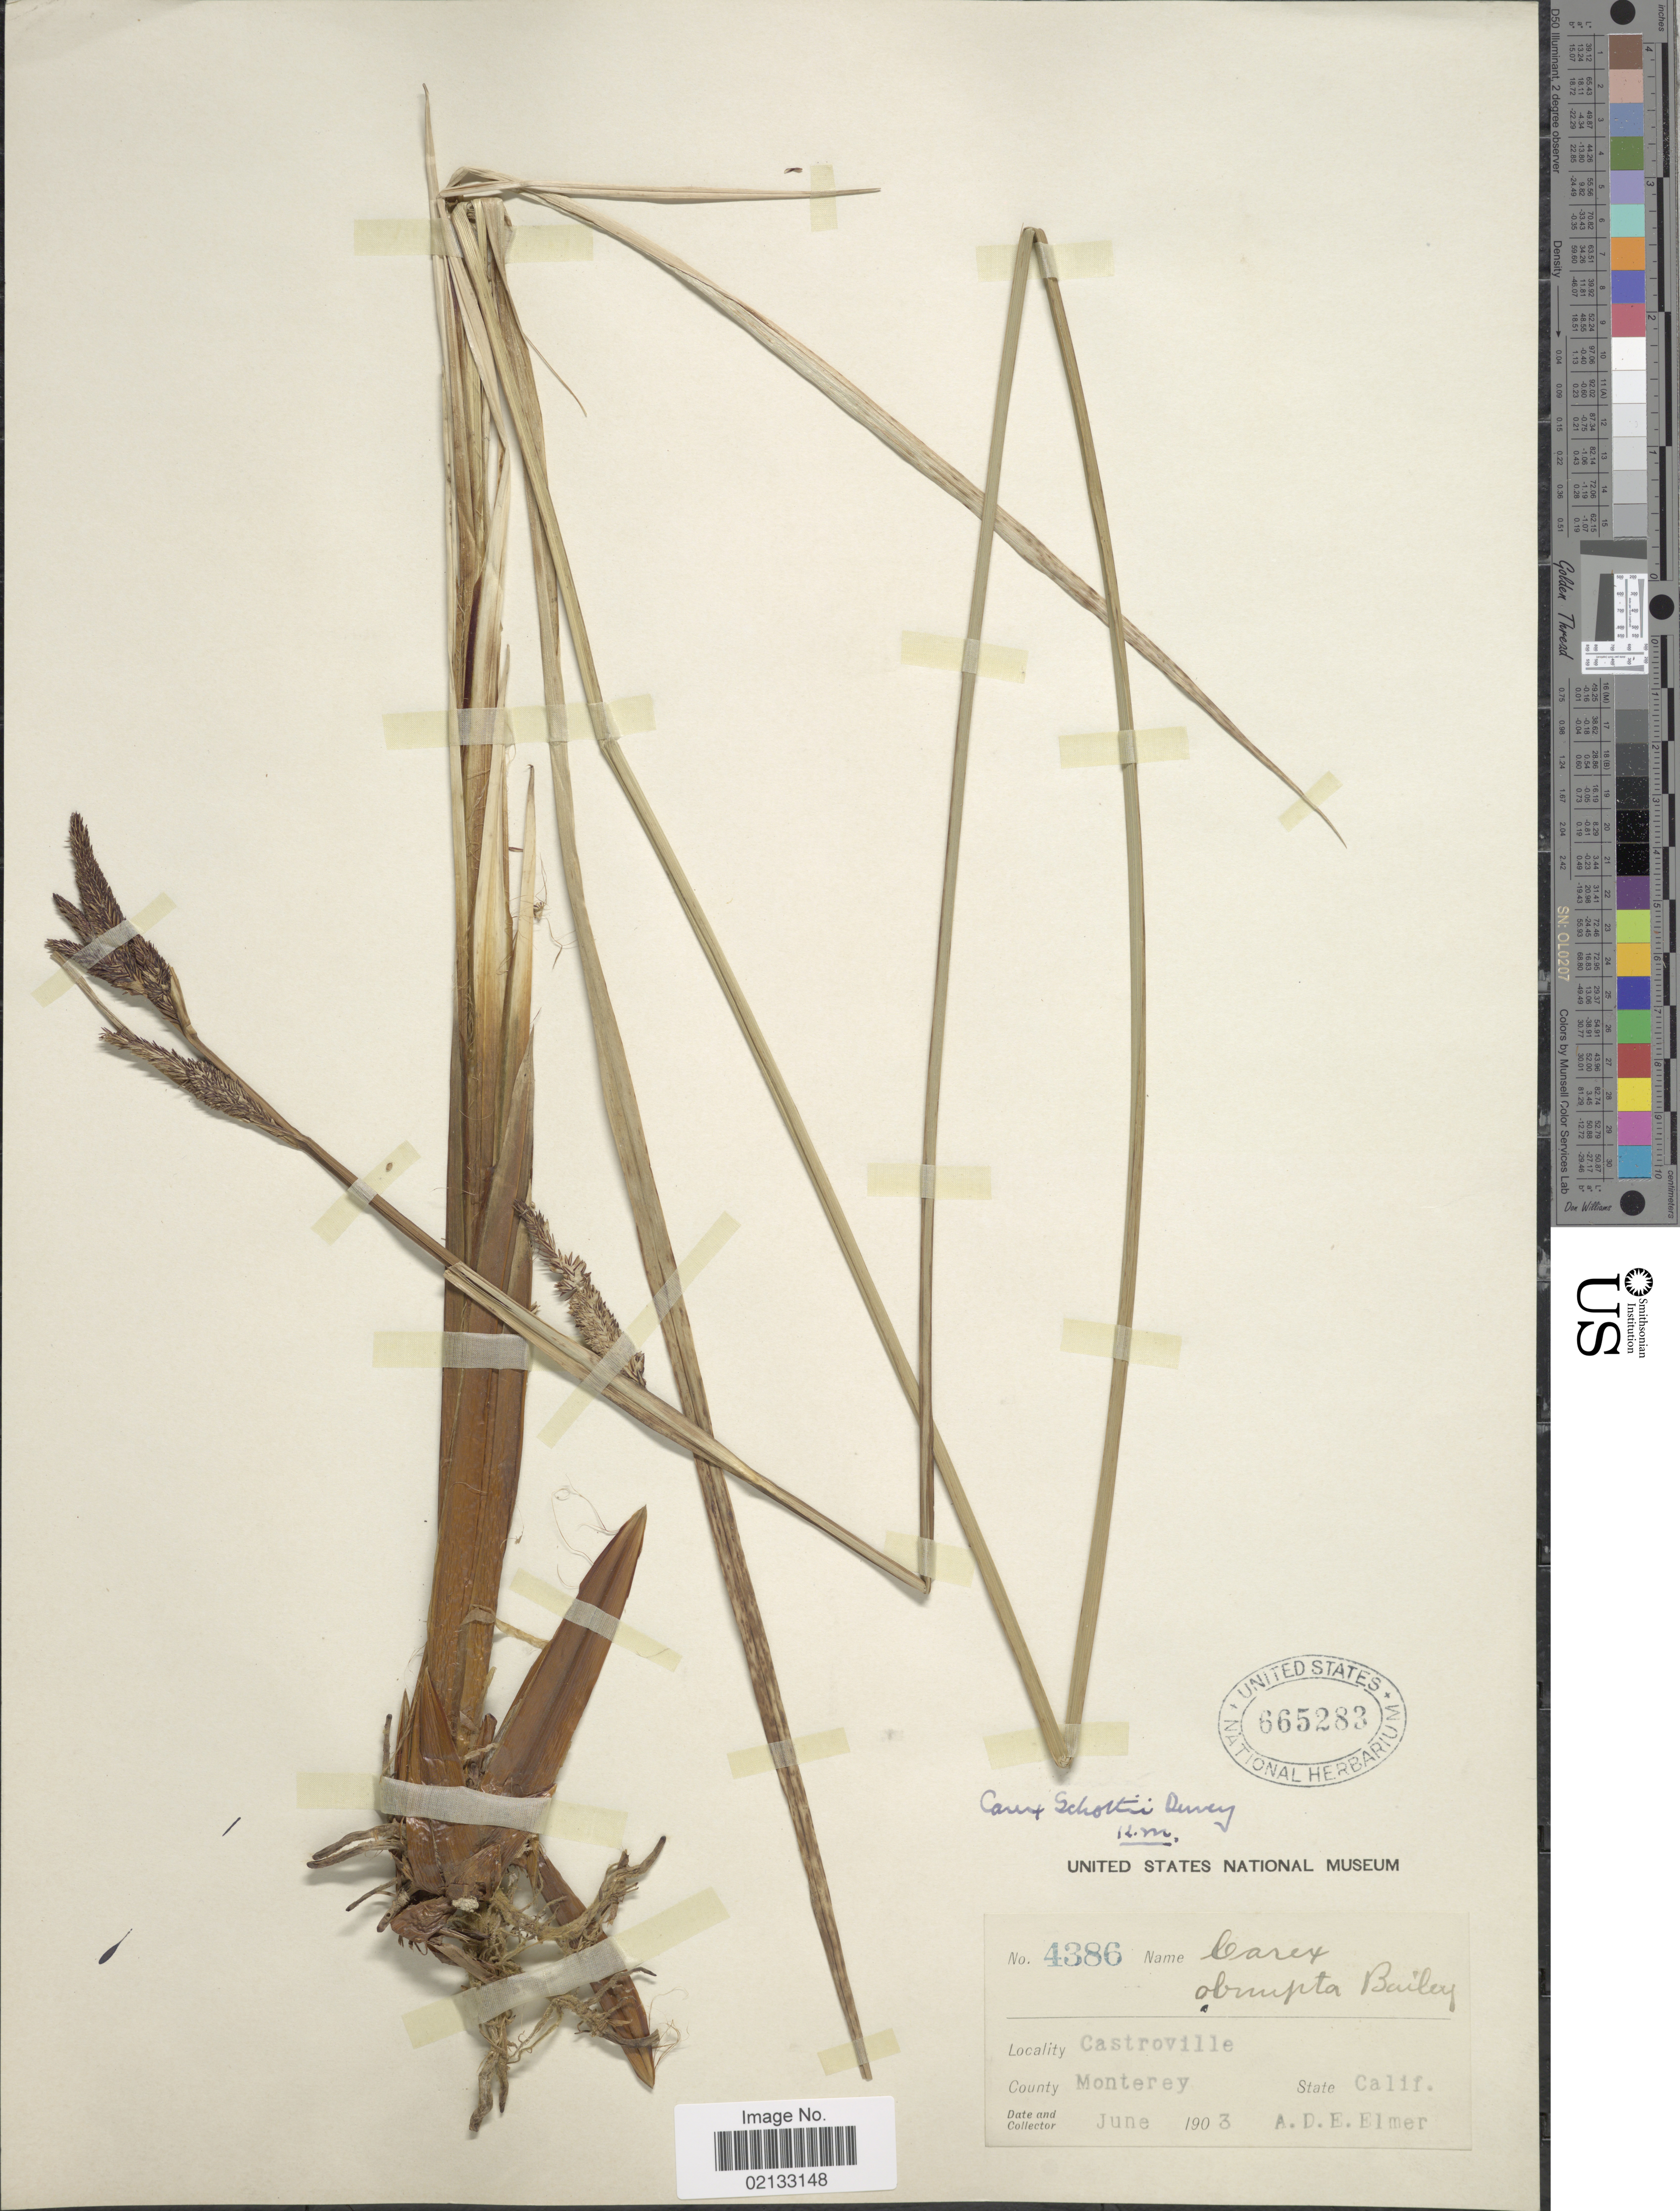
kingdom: Plantae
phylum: Tracheophyta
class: Liliopsida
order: Poales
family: Cyperaceae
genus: Carex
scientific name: Carex schottii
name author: Dewey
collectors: A. D. E. Elmer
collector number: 4386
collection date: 1903-06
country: United States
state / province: California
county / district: Monterey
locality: Castroville. County: Monterey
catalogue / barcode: US 665283